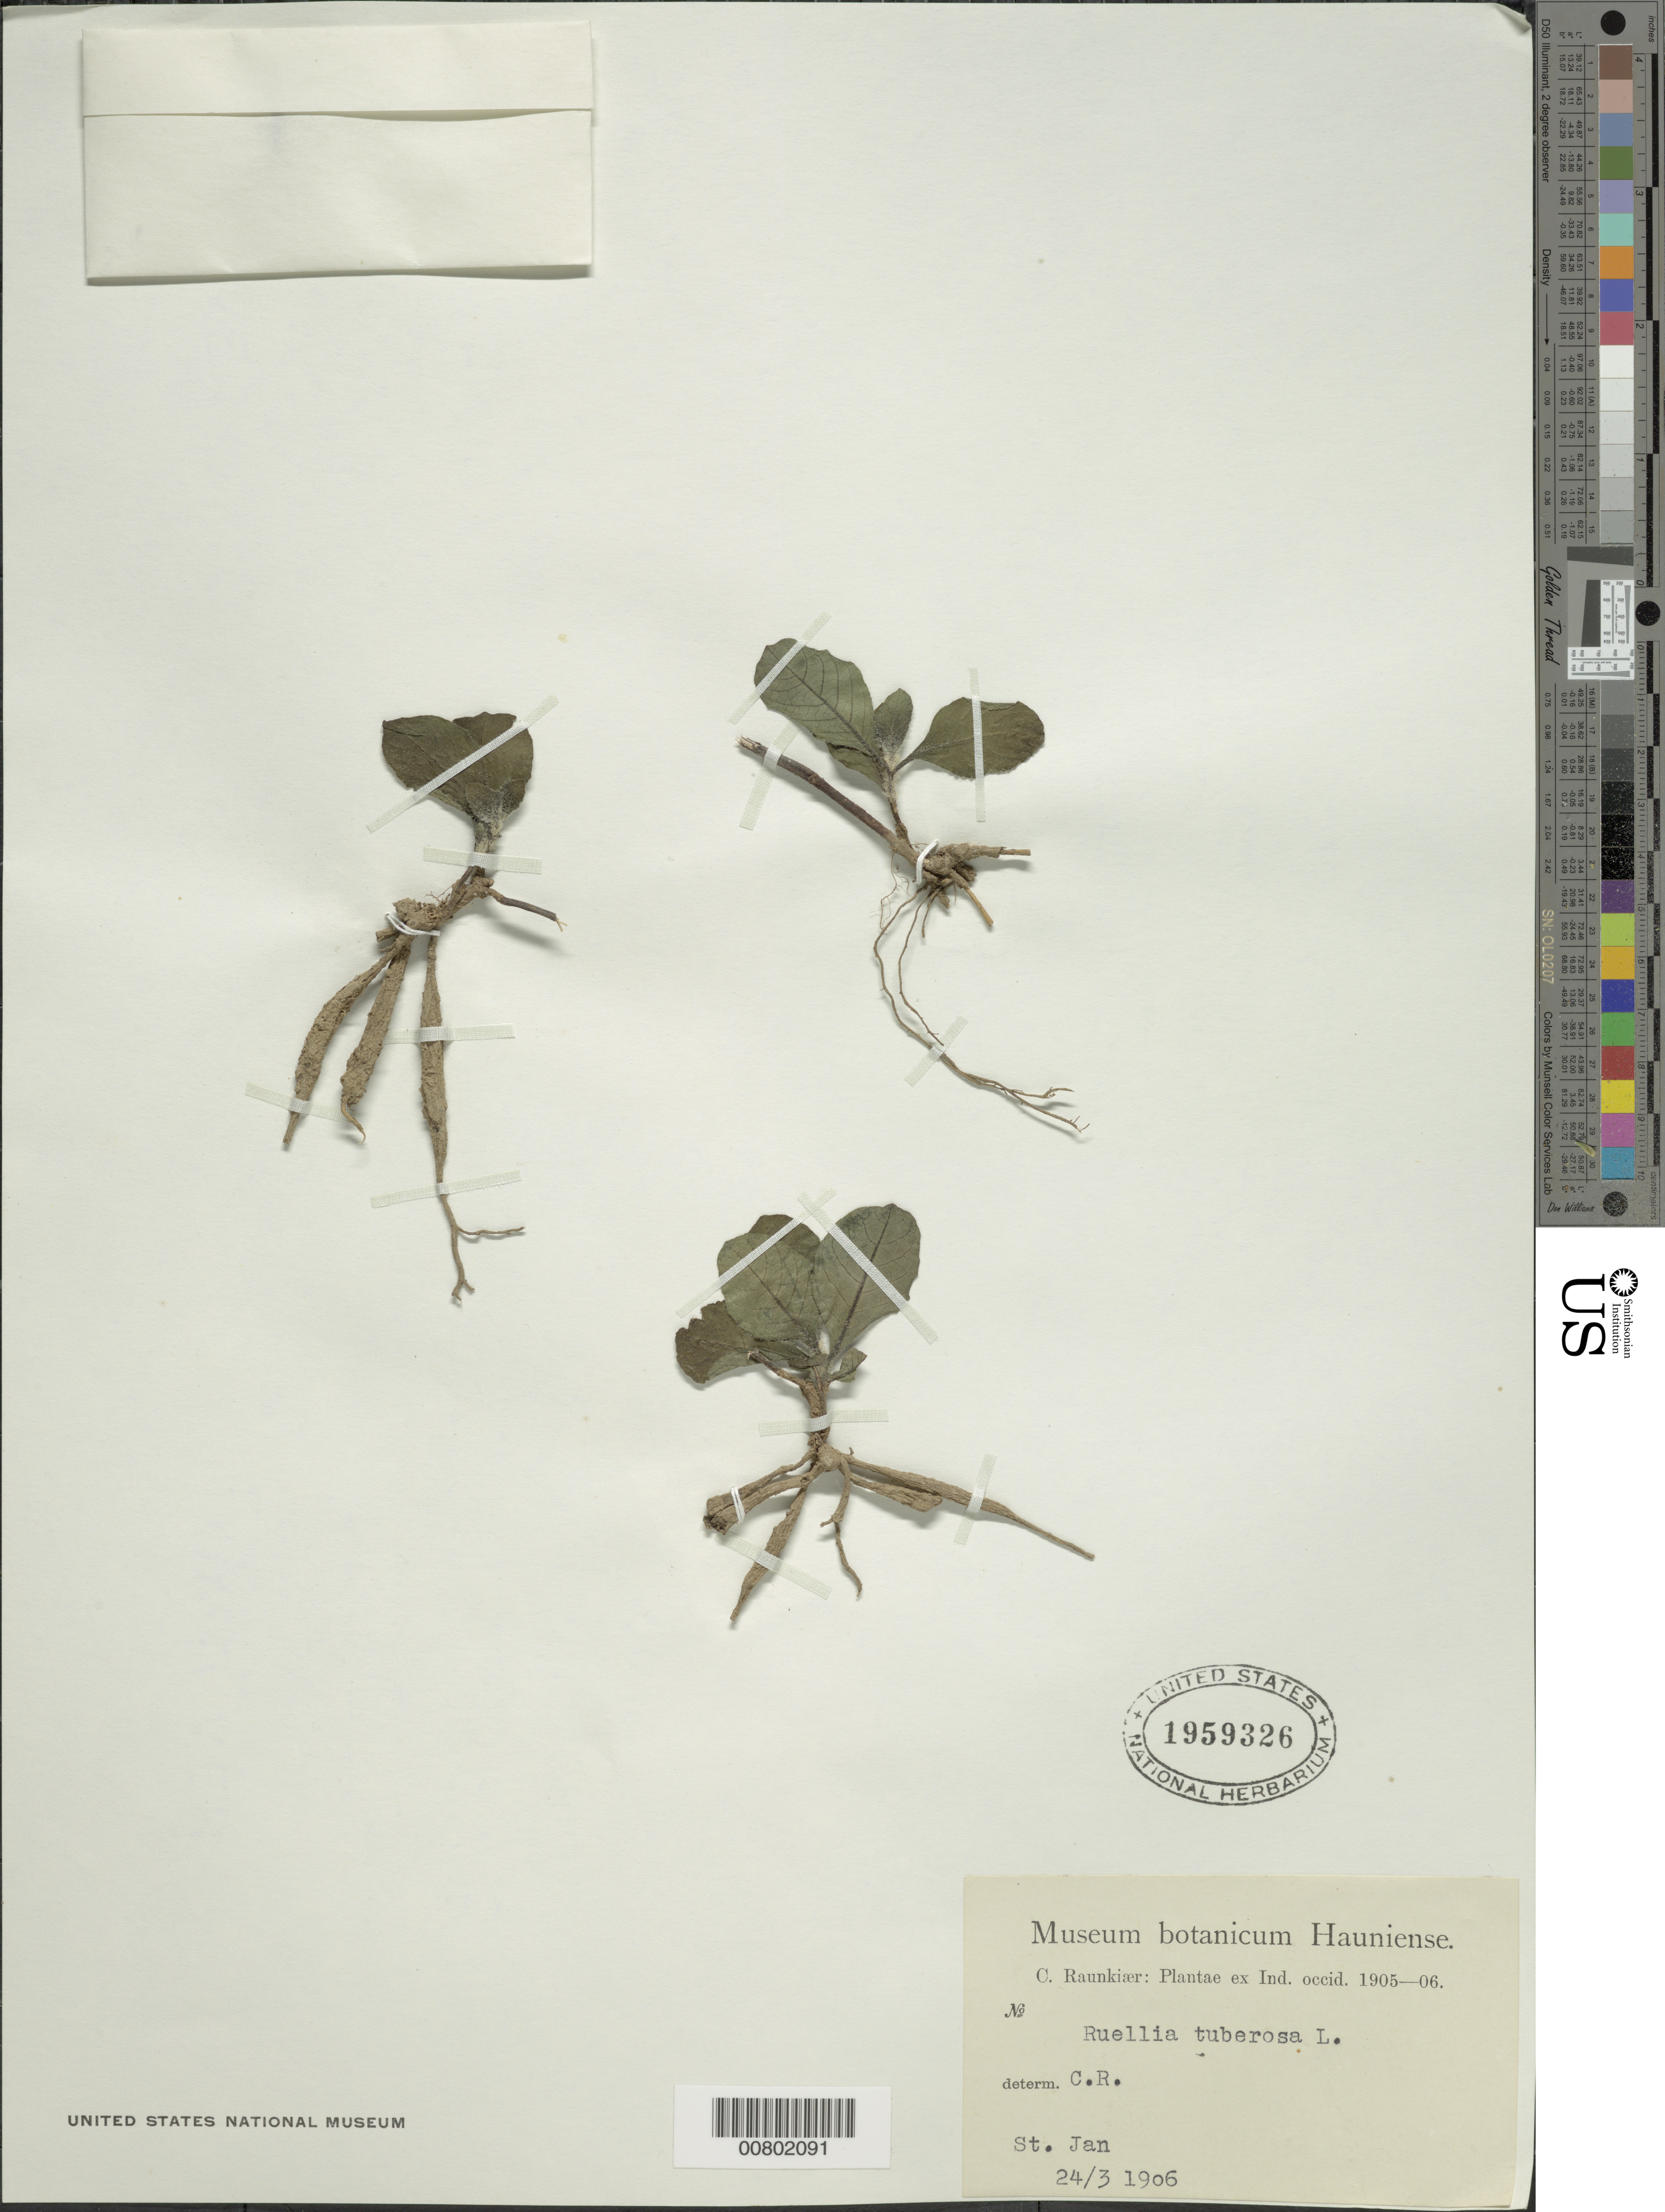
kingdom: Plantae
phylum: Tracheophyta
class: Magnoliopsida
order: Lamiales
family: Acanthaceae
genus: Ruellia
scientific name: Ruellia tuberosa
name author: L.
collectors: C. C. Raunkiaer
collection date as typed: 24 Mar 1906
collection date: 1906-03-24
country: Haiti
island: Hispaniola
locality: St. Jan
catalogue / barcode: US 1959326